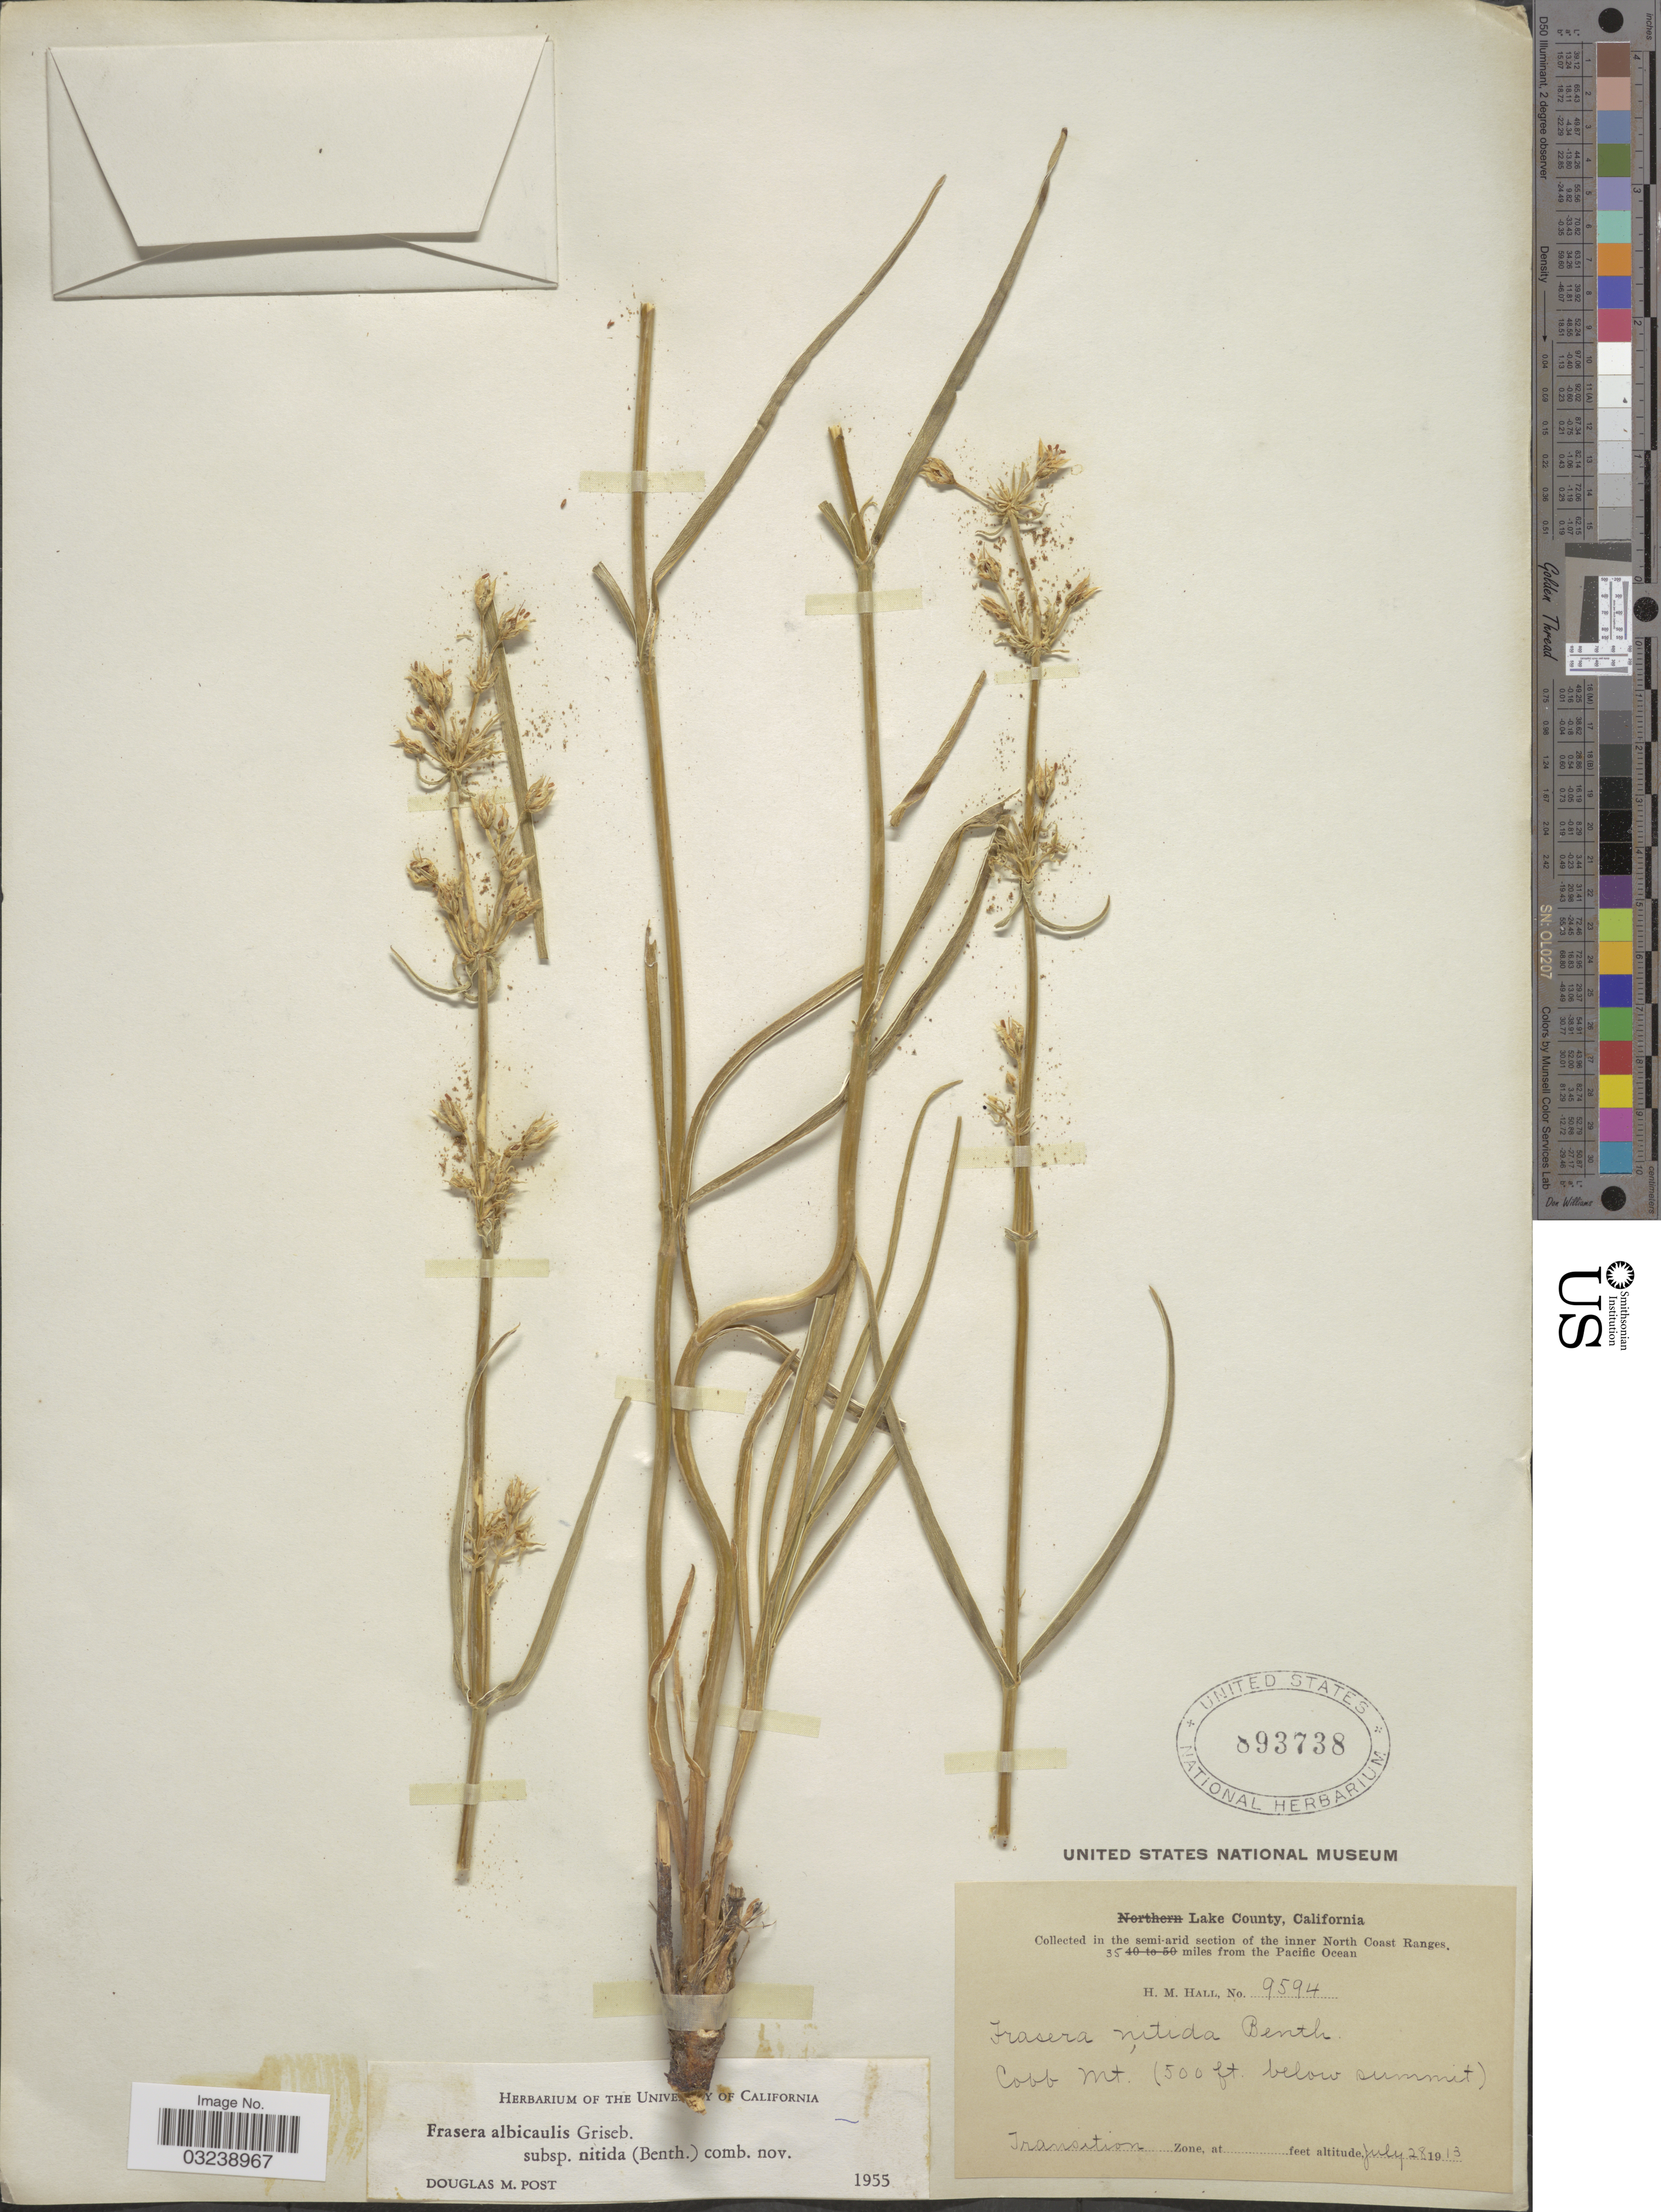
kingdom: Plantae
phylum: Tracheophyta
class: Magnoliopsida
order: Gentianales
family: Gentianaceae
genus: Frasera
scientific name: Frasera albicaulis var. nitida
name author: (Benth.) C.L. Hitchc.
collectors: H. M. Hall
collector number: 9594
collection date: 1913-07-28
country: United States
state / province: California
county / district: Lake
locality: Lake County. In the semi-arid section of the inner North Coast Ranges, 35 miles from the Pacific Ocean. Cobb Mt.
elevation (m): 152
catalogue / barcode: US 893738